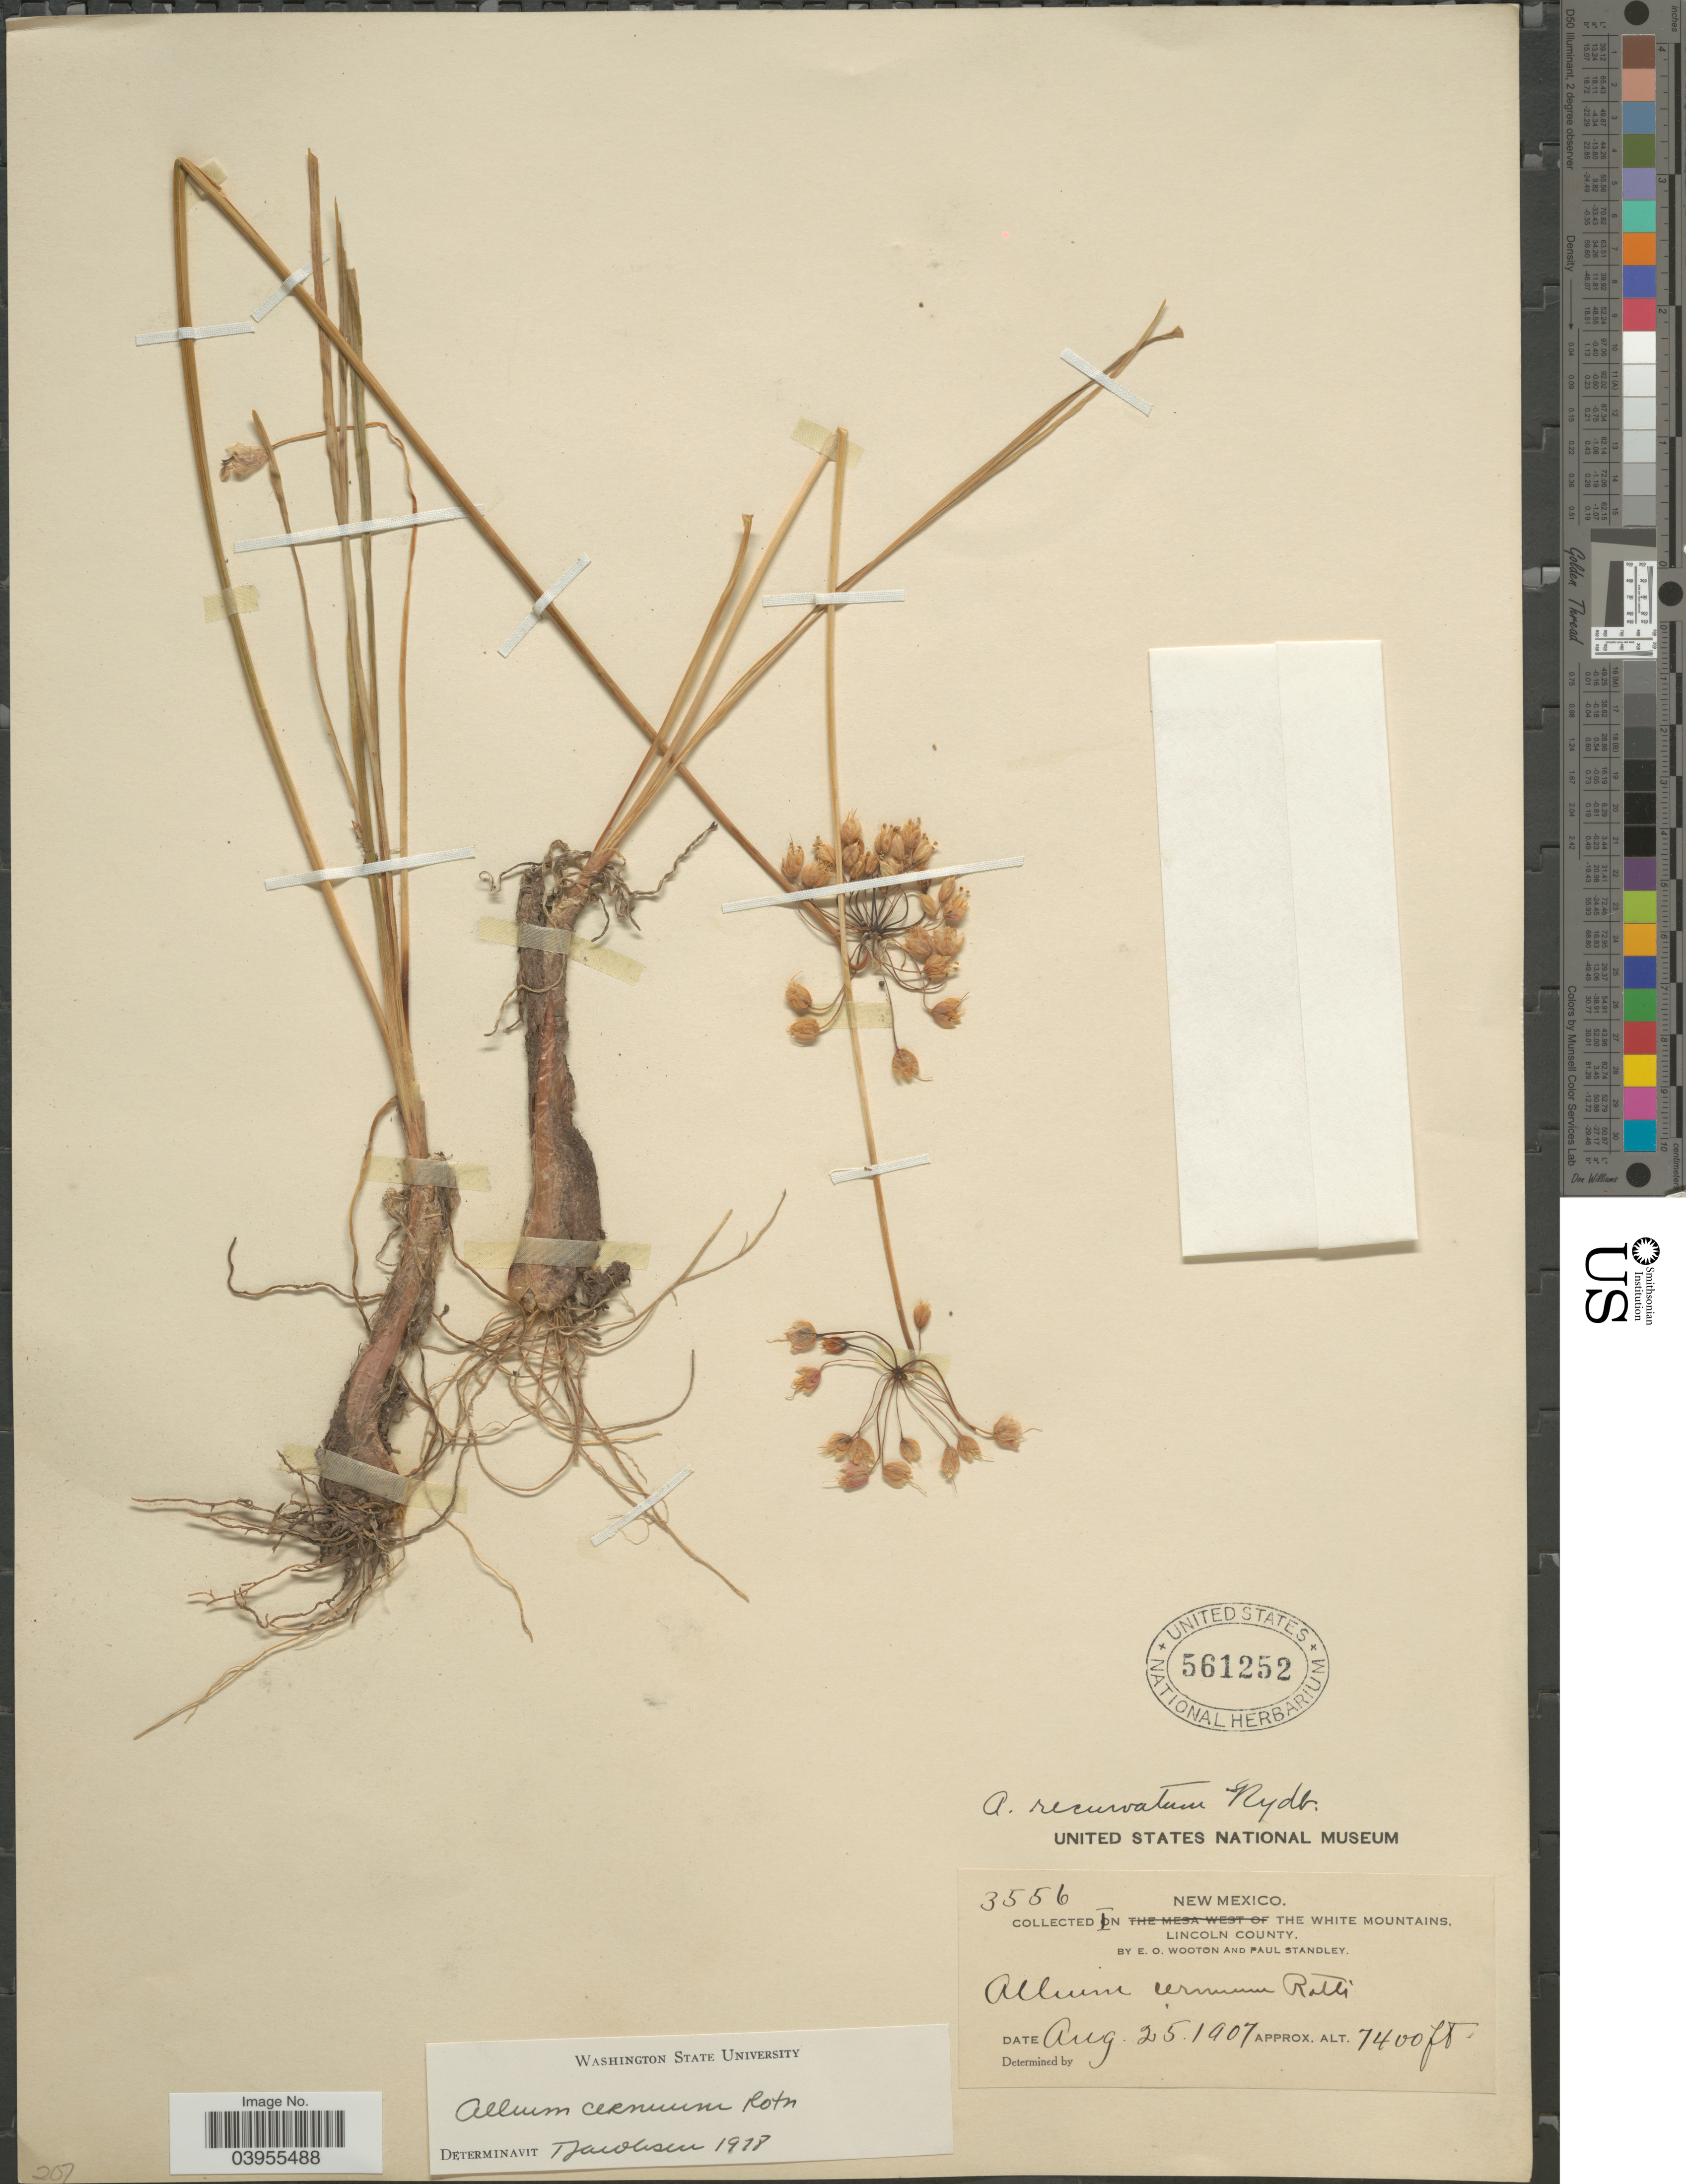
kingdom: Plantae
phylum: Tracheophyta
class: Liliopsida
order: Asparagales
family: Amaryllidaceae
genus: Allium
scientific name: Allium cernuum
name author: Roth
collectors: E. O. Wooton & P. C. Standley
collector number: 3556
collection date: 1907-08-25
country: United States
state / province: New Mexico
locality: White Mountains, Lincoln County.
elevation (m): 2256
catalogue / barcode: US 561252